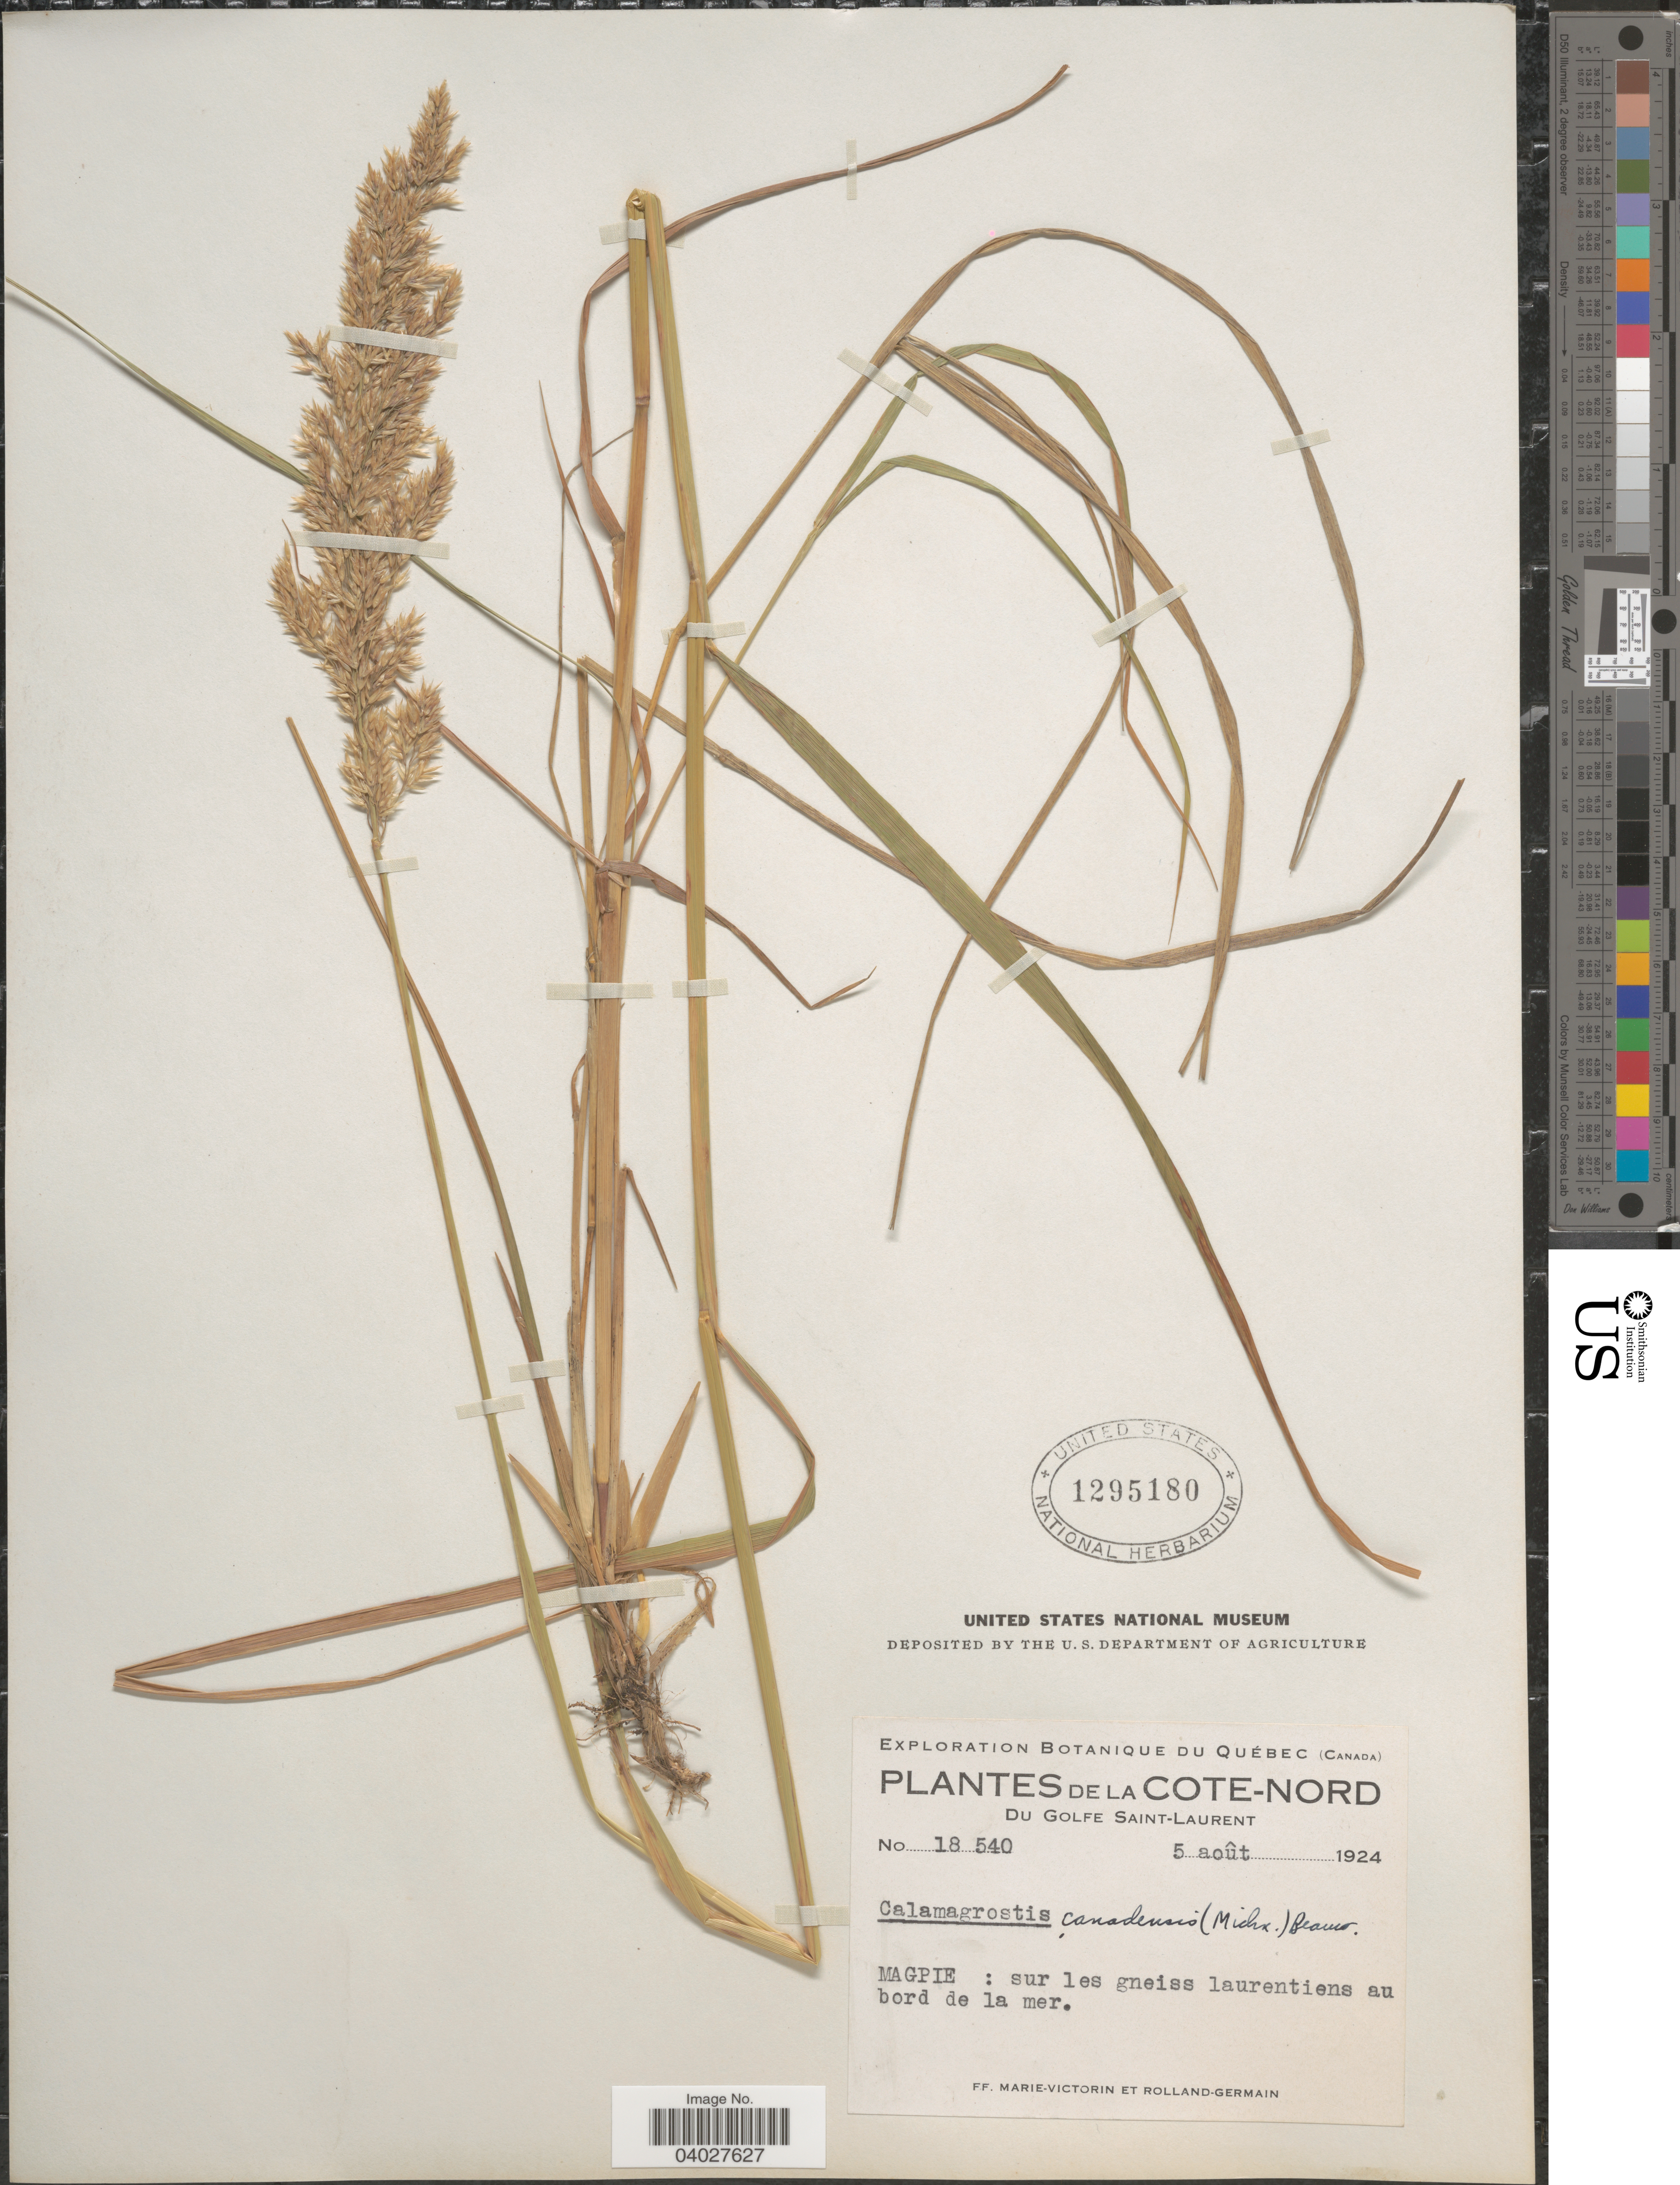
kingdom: Plantae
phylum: Tracheophyta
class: Liliopsida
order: Poales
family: Poaceae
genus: Calamagrostis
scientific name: Calamagrostis canadensis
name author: (Michx.) P. Beauv.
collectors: F. Marie-Victorin & Rolland-Germain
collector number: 18540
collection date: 1924-08-05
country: Canada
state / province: Quebec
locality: La Cote-Nord. Du Golfe Saint-Laurent. Magpie: sur les gneiss laurentiens au bord de la mer.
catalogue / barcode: US 1295180